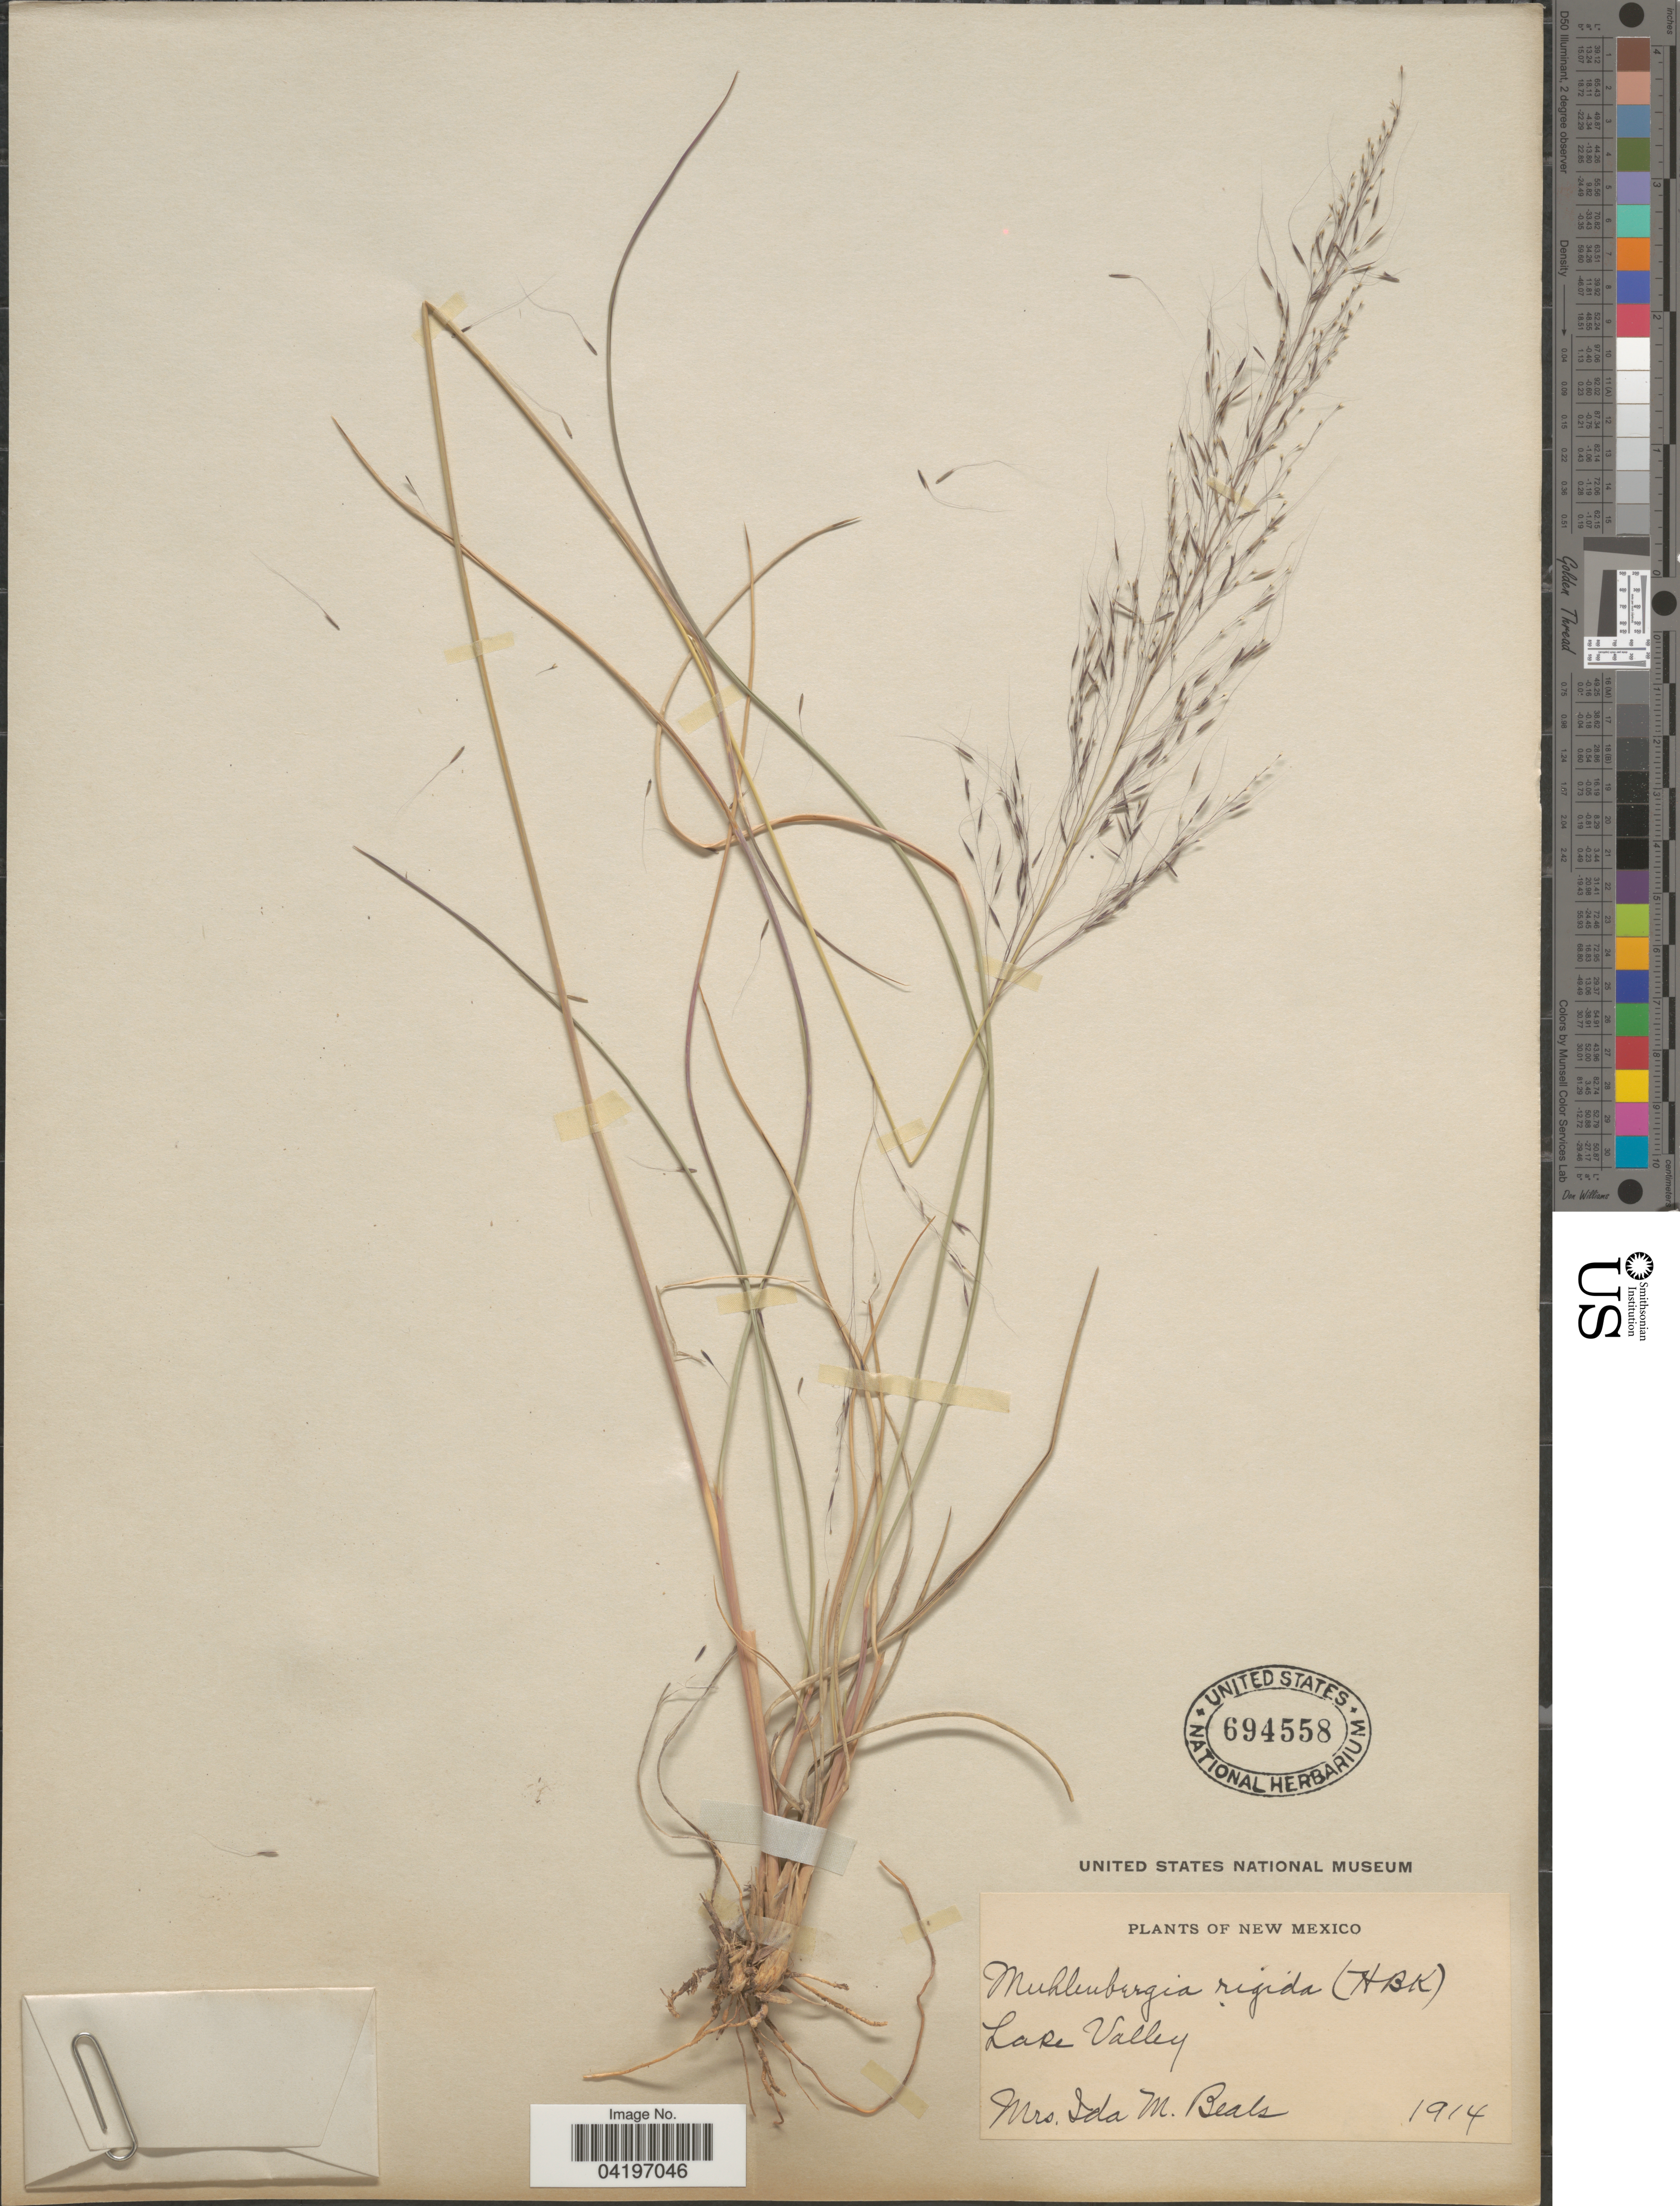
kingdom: Plantae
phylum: Tracheophyta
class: Liliopsida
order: Poales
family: Poaceae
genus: Muhlenbergia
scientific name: Muhlenbergia rigida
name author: (Kunth) Kunth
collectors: I. M. Beals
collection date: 1914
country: United States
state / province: New Mexico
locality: Lake Valley.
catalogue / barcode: US 694558